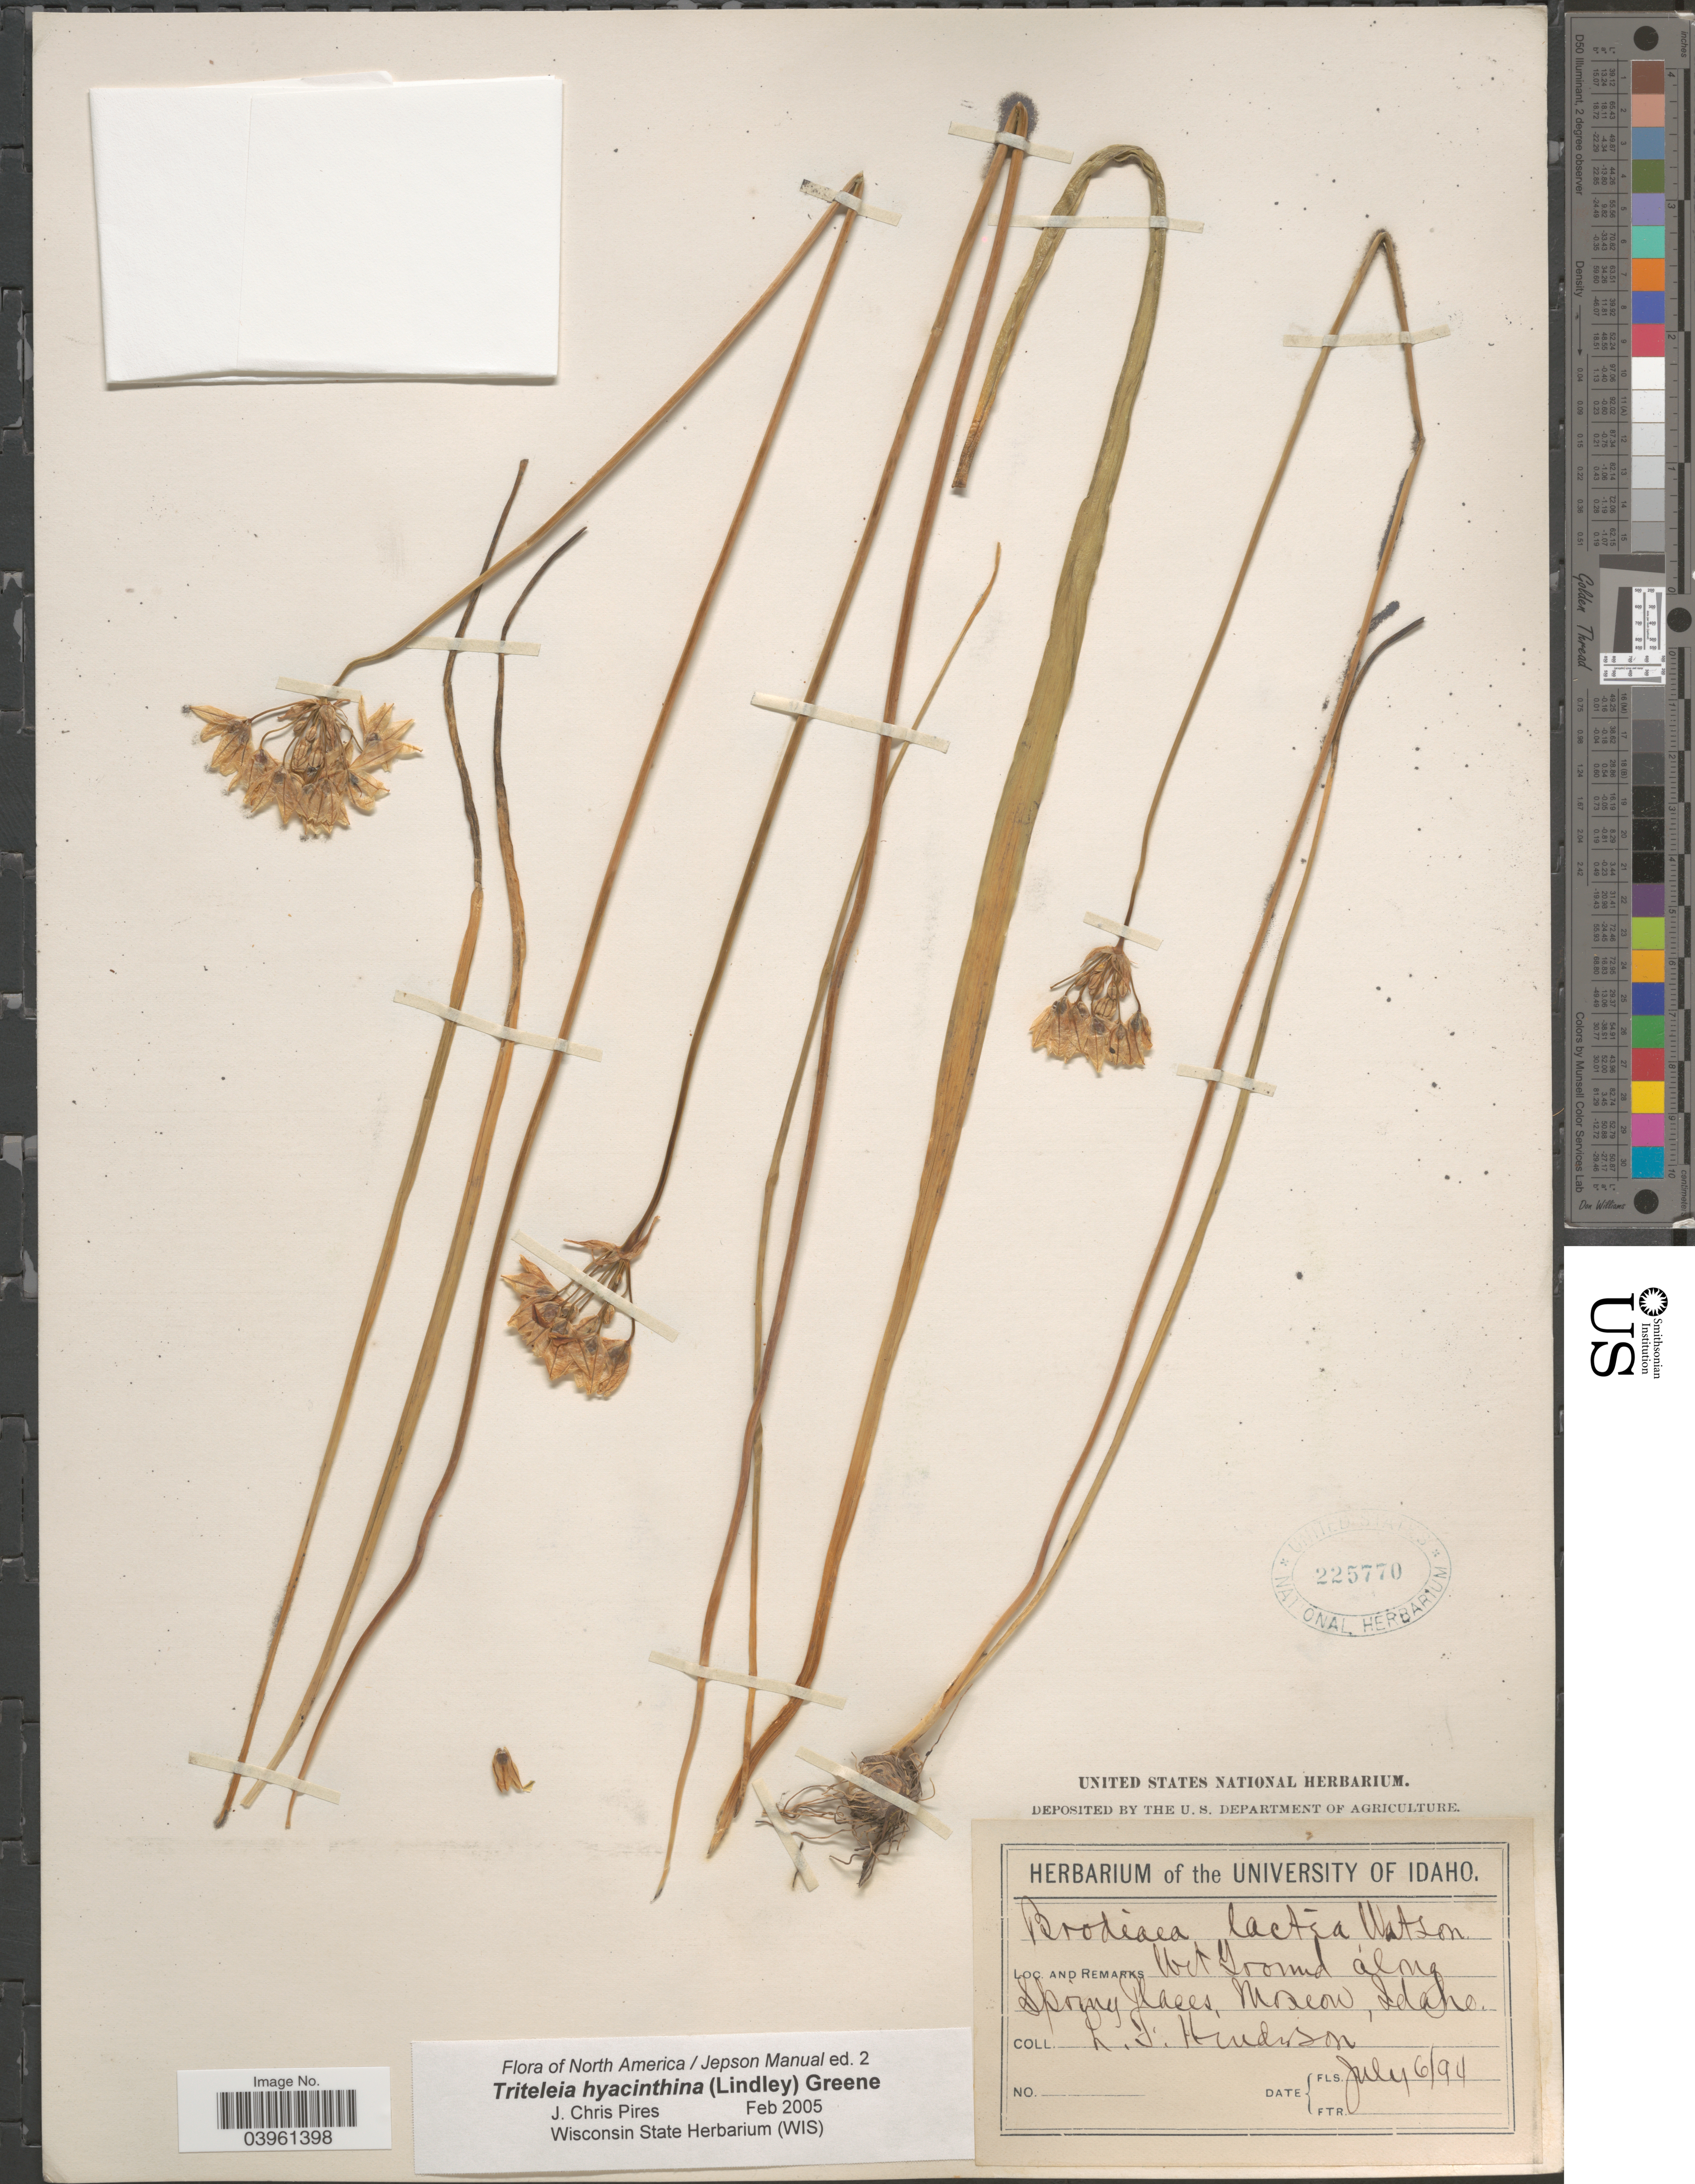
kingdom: Plantae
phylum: Tracheophyta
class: Liliopsida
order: Asparagales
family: Asparagaceae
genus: Triteleia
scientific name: Triteleia hyacinthina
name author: (Lindl.) Greene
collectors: L. Huderson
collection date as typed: Transcribed d/m/y: 6/7/94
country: United States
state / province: Idaho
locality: Along Spring Places, Moscow.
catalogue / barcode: US 225770